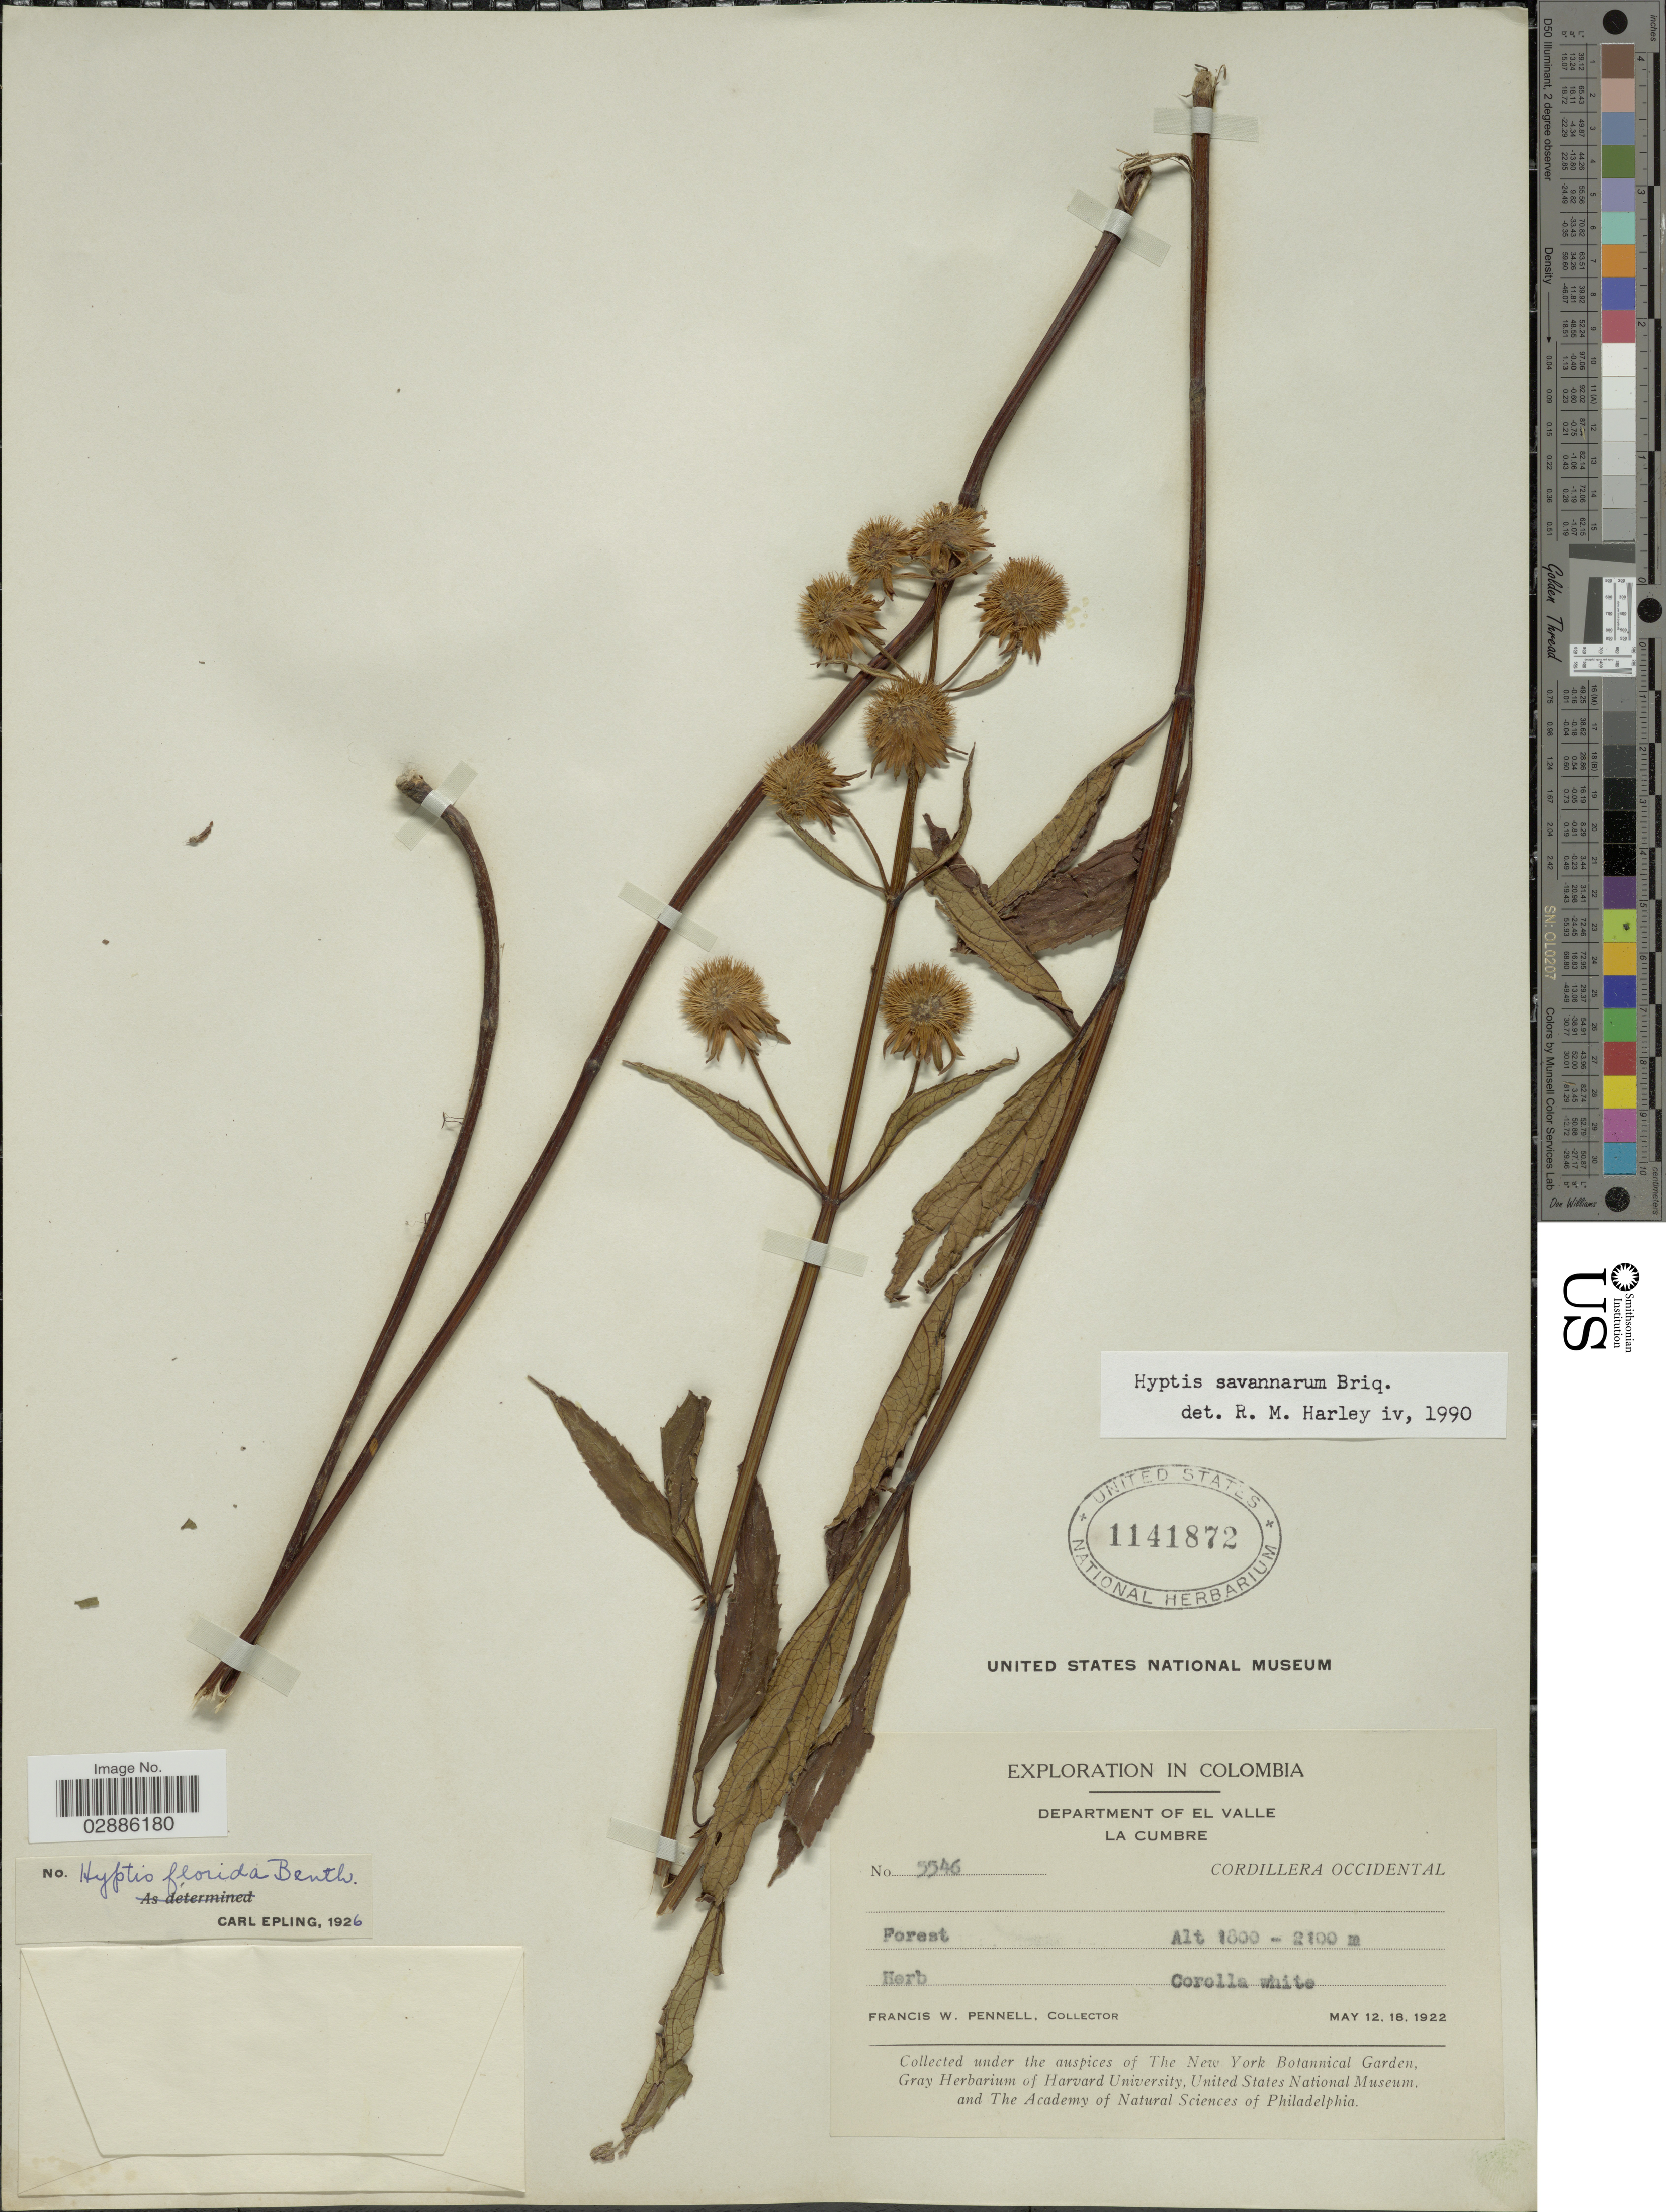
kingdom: Plantae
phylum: Tracheophyta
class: Magnoliopsida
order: Lamiales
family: Lamiaceae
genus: Hyptis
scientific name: Hyptis savannarum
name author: Briq.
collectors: F. W. Pennell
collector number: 5546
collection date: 1922-05-12/1922-05-18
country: Colombia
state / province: Valle del Cauca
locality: Department of El Valle, La Cumbre, Cordillera Occidental.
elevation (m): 1800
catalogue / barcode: US 1141872